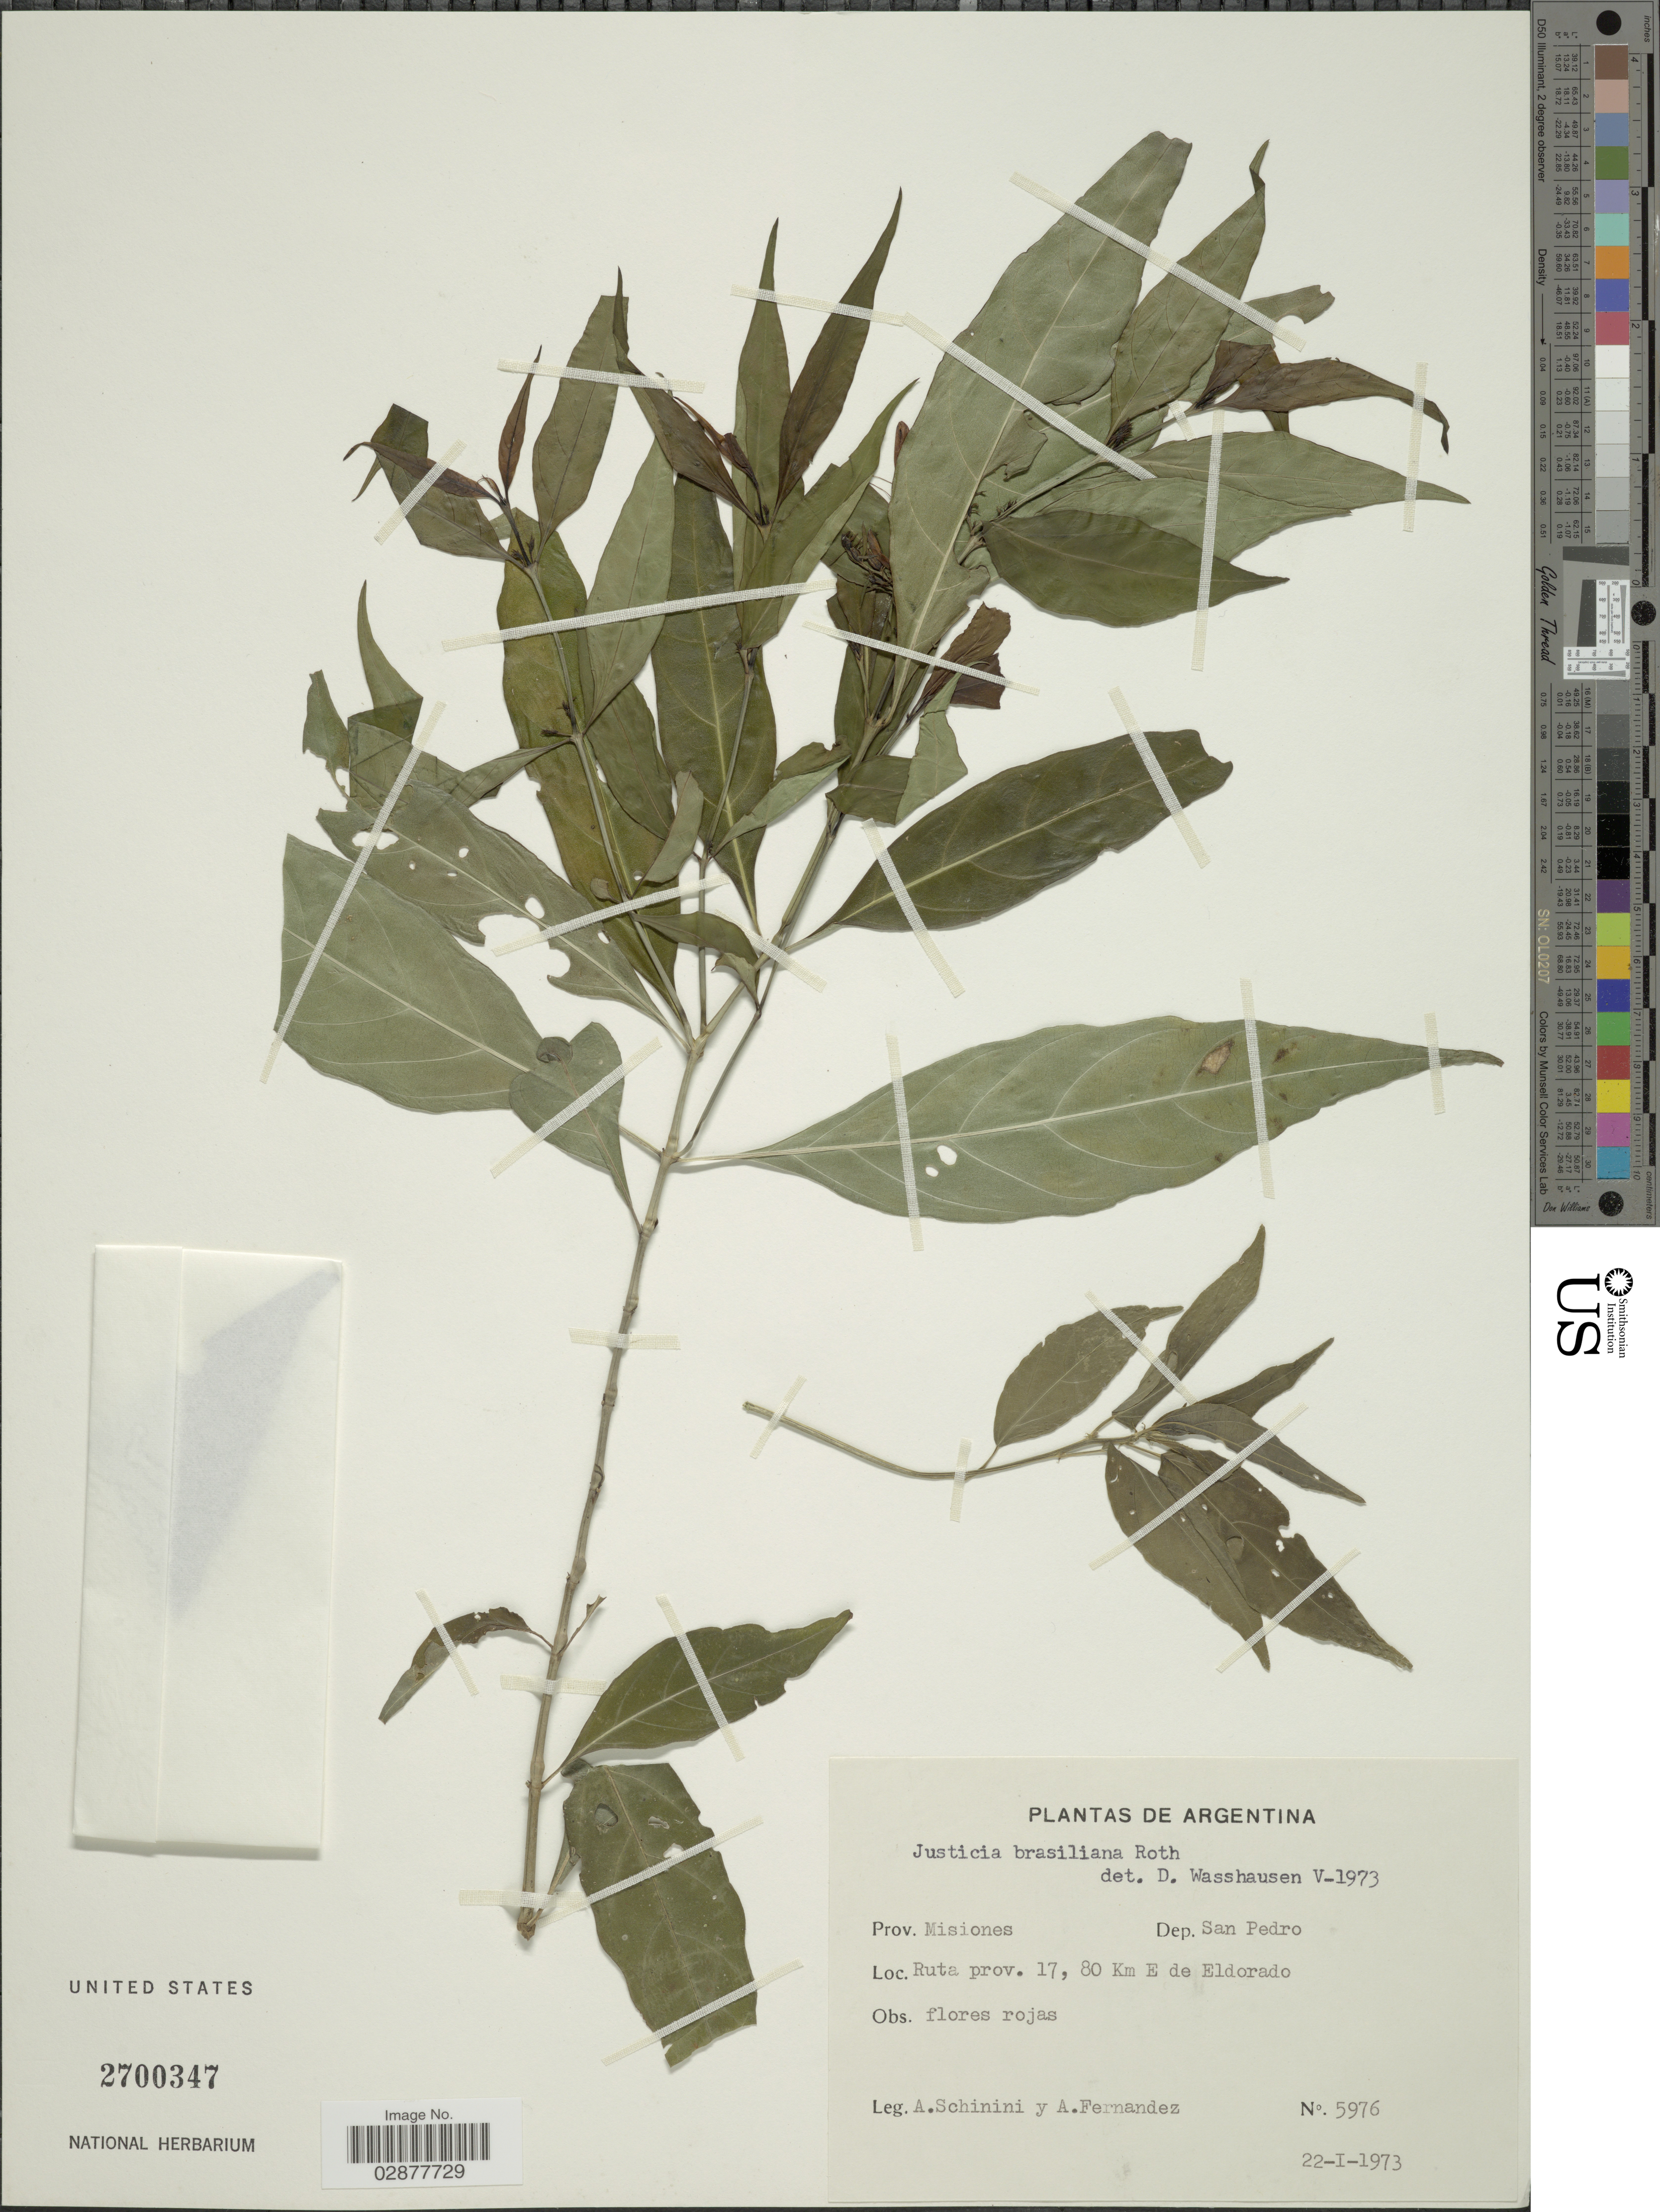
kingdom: Plantae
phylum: Tracheophyta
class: Magnoliopsida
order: Lamiales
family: Acanthaceae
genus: Justicia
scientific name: Justicia brasiliana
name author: Roth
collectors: A. Schinini & A. Fernandez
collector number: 5976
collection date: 1973-01-22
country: Argentina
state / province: Misiones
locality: Prov. Misiones, Ruta prov. 17, 80 Km E de Eldorado.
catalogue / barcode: US 2700347